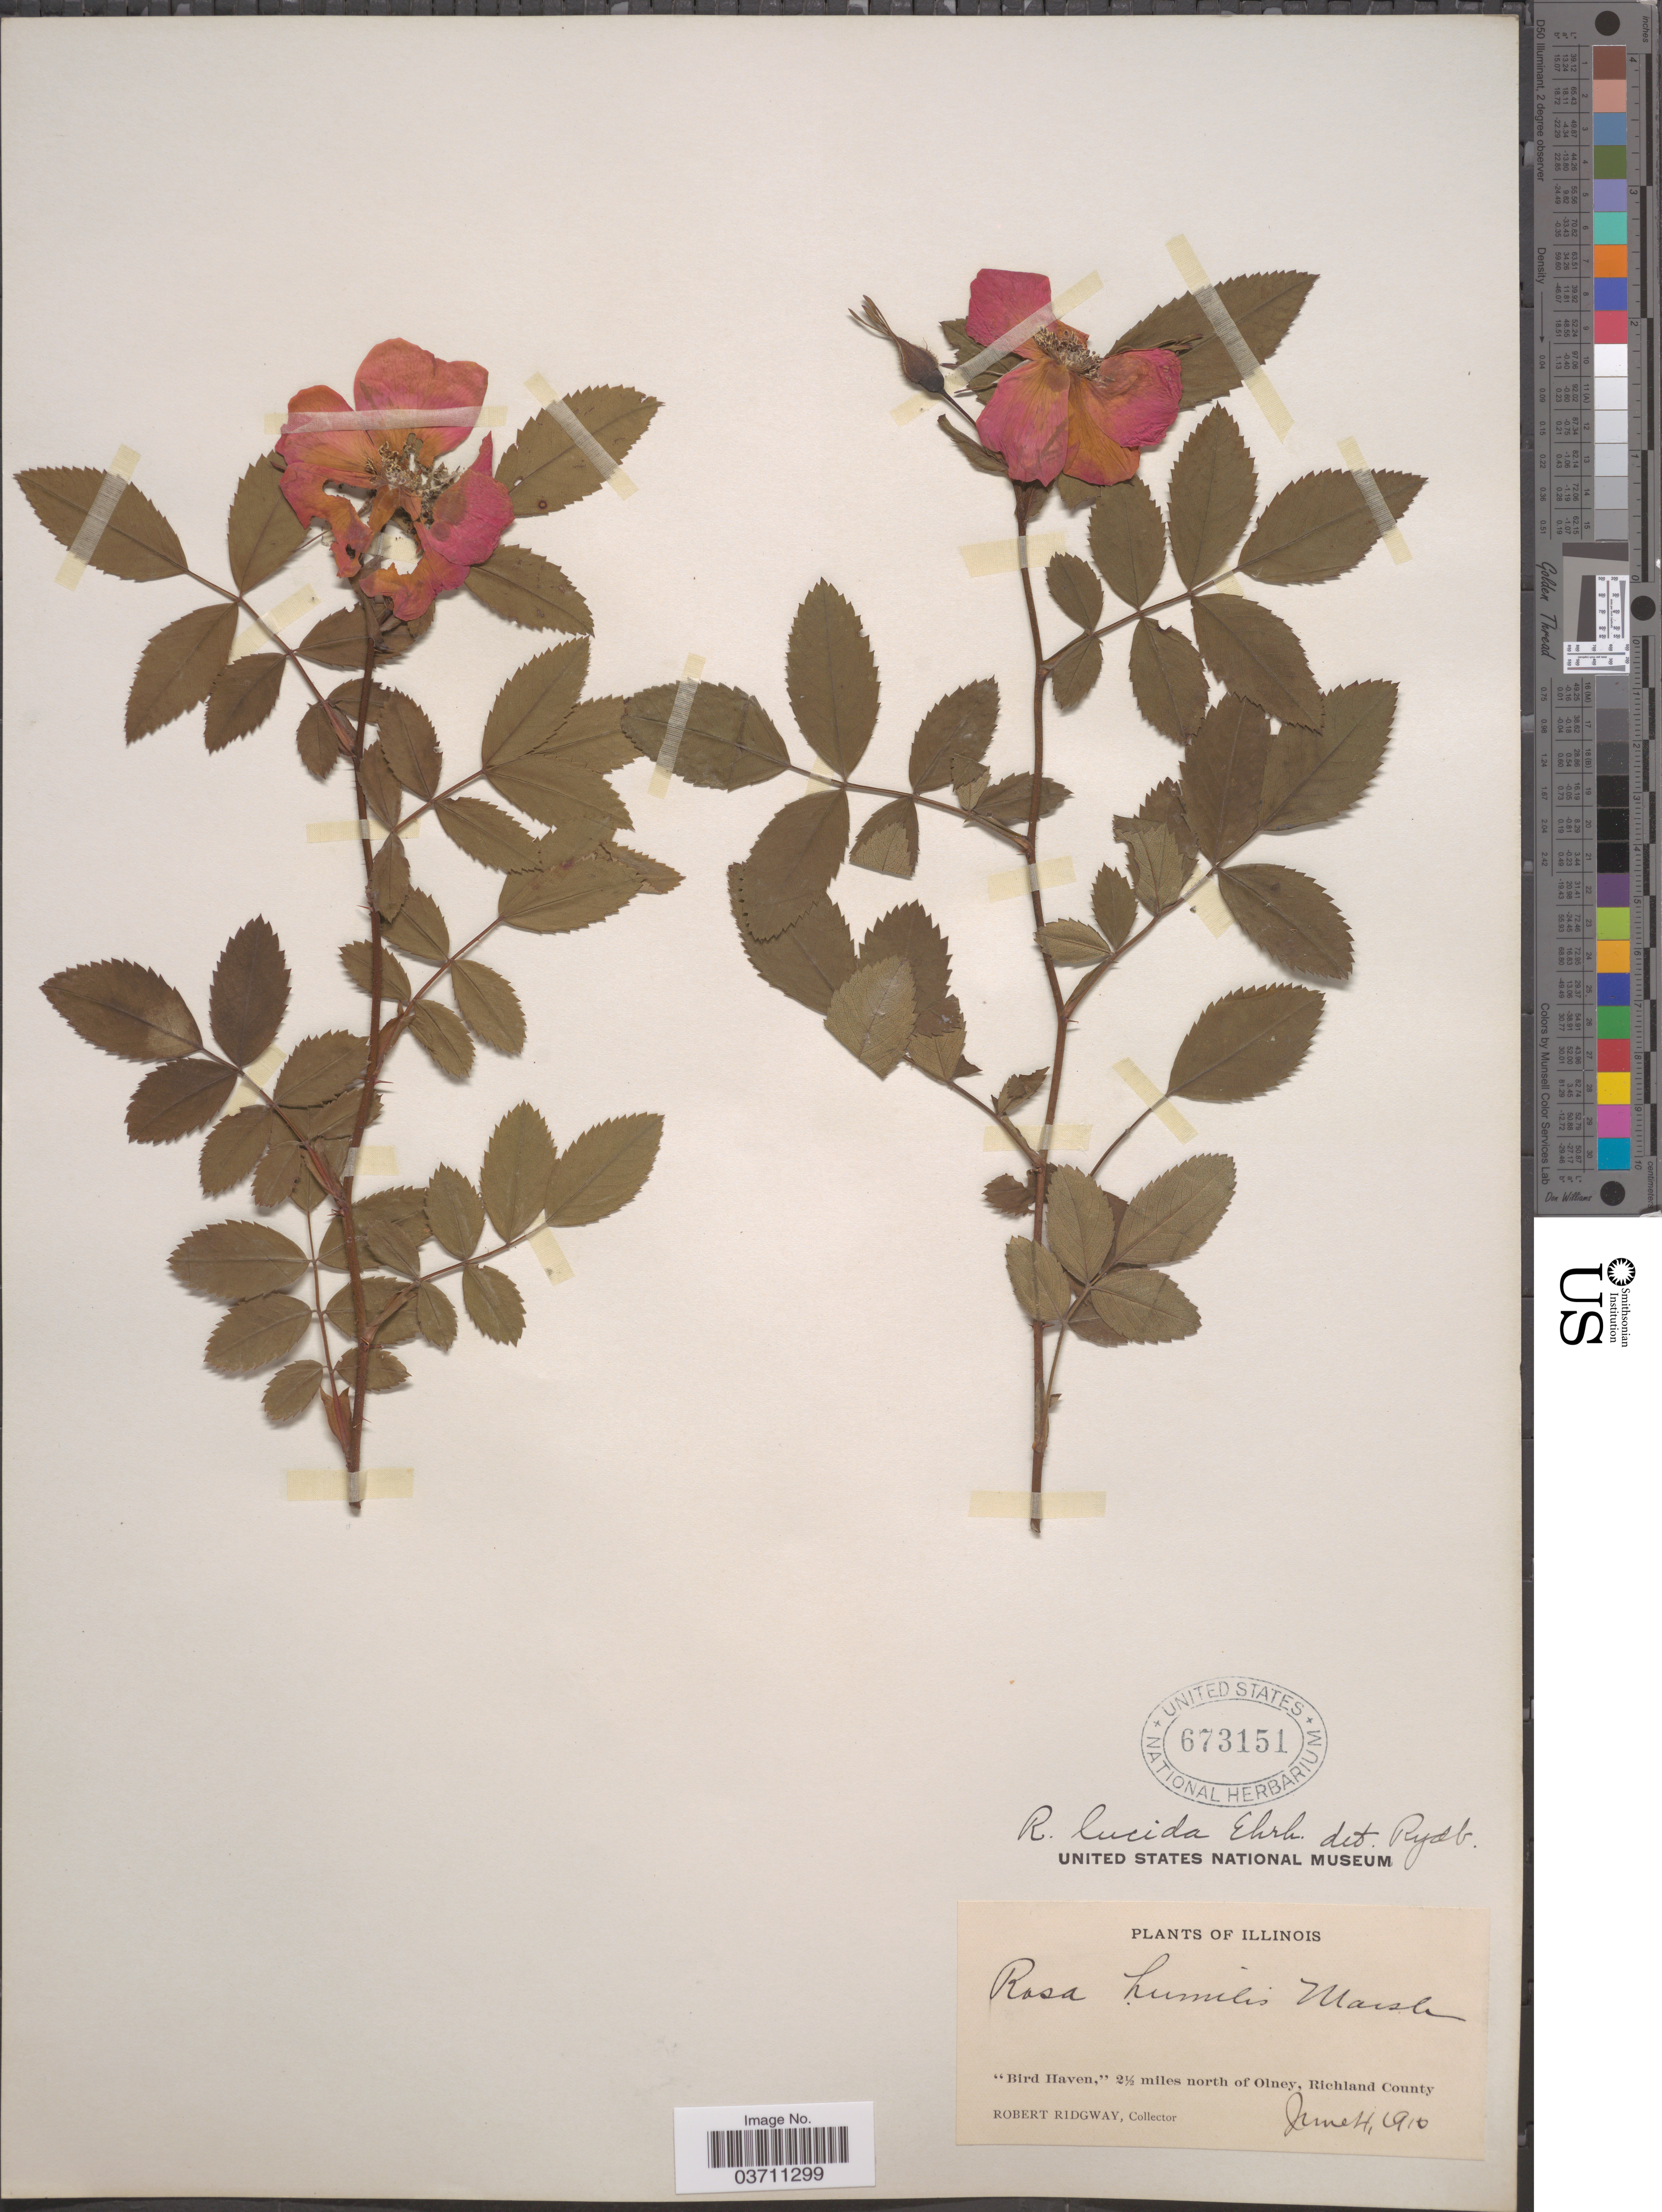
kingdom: Plantae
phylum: Tracheophyta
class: Magnoliopsida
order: Rosales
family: Rosaceae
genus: Rosa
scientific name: Rosa lucida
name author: Meehan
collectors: R. Ridgway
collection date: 1910-06-04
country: United States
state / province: Illinois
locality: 'Bird Haven,' 2½ miles north of Olney, Richland County.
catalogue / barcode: US 673151